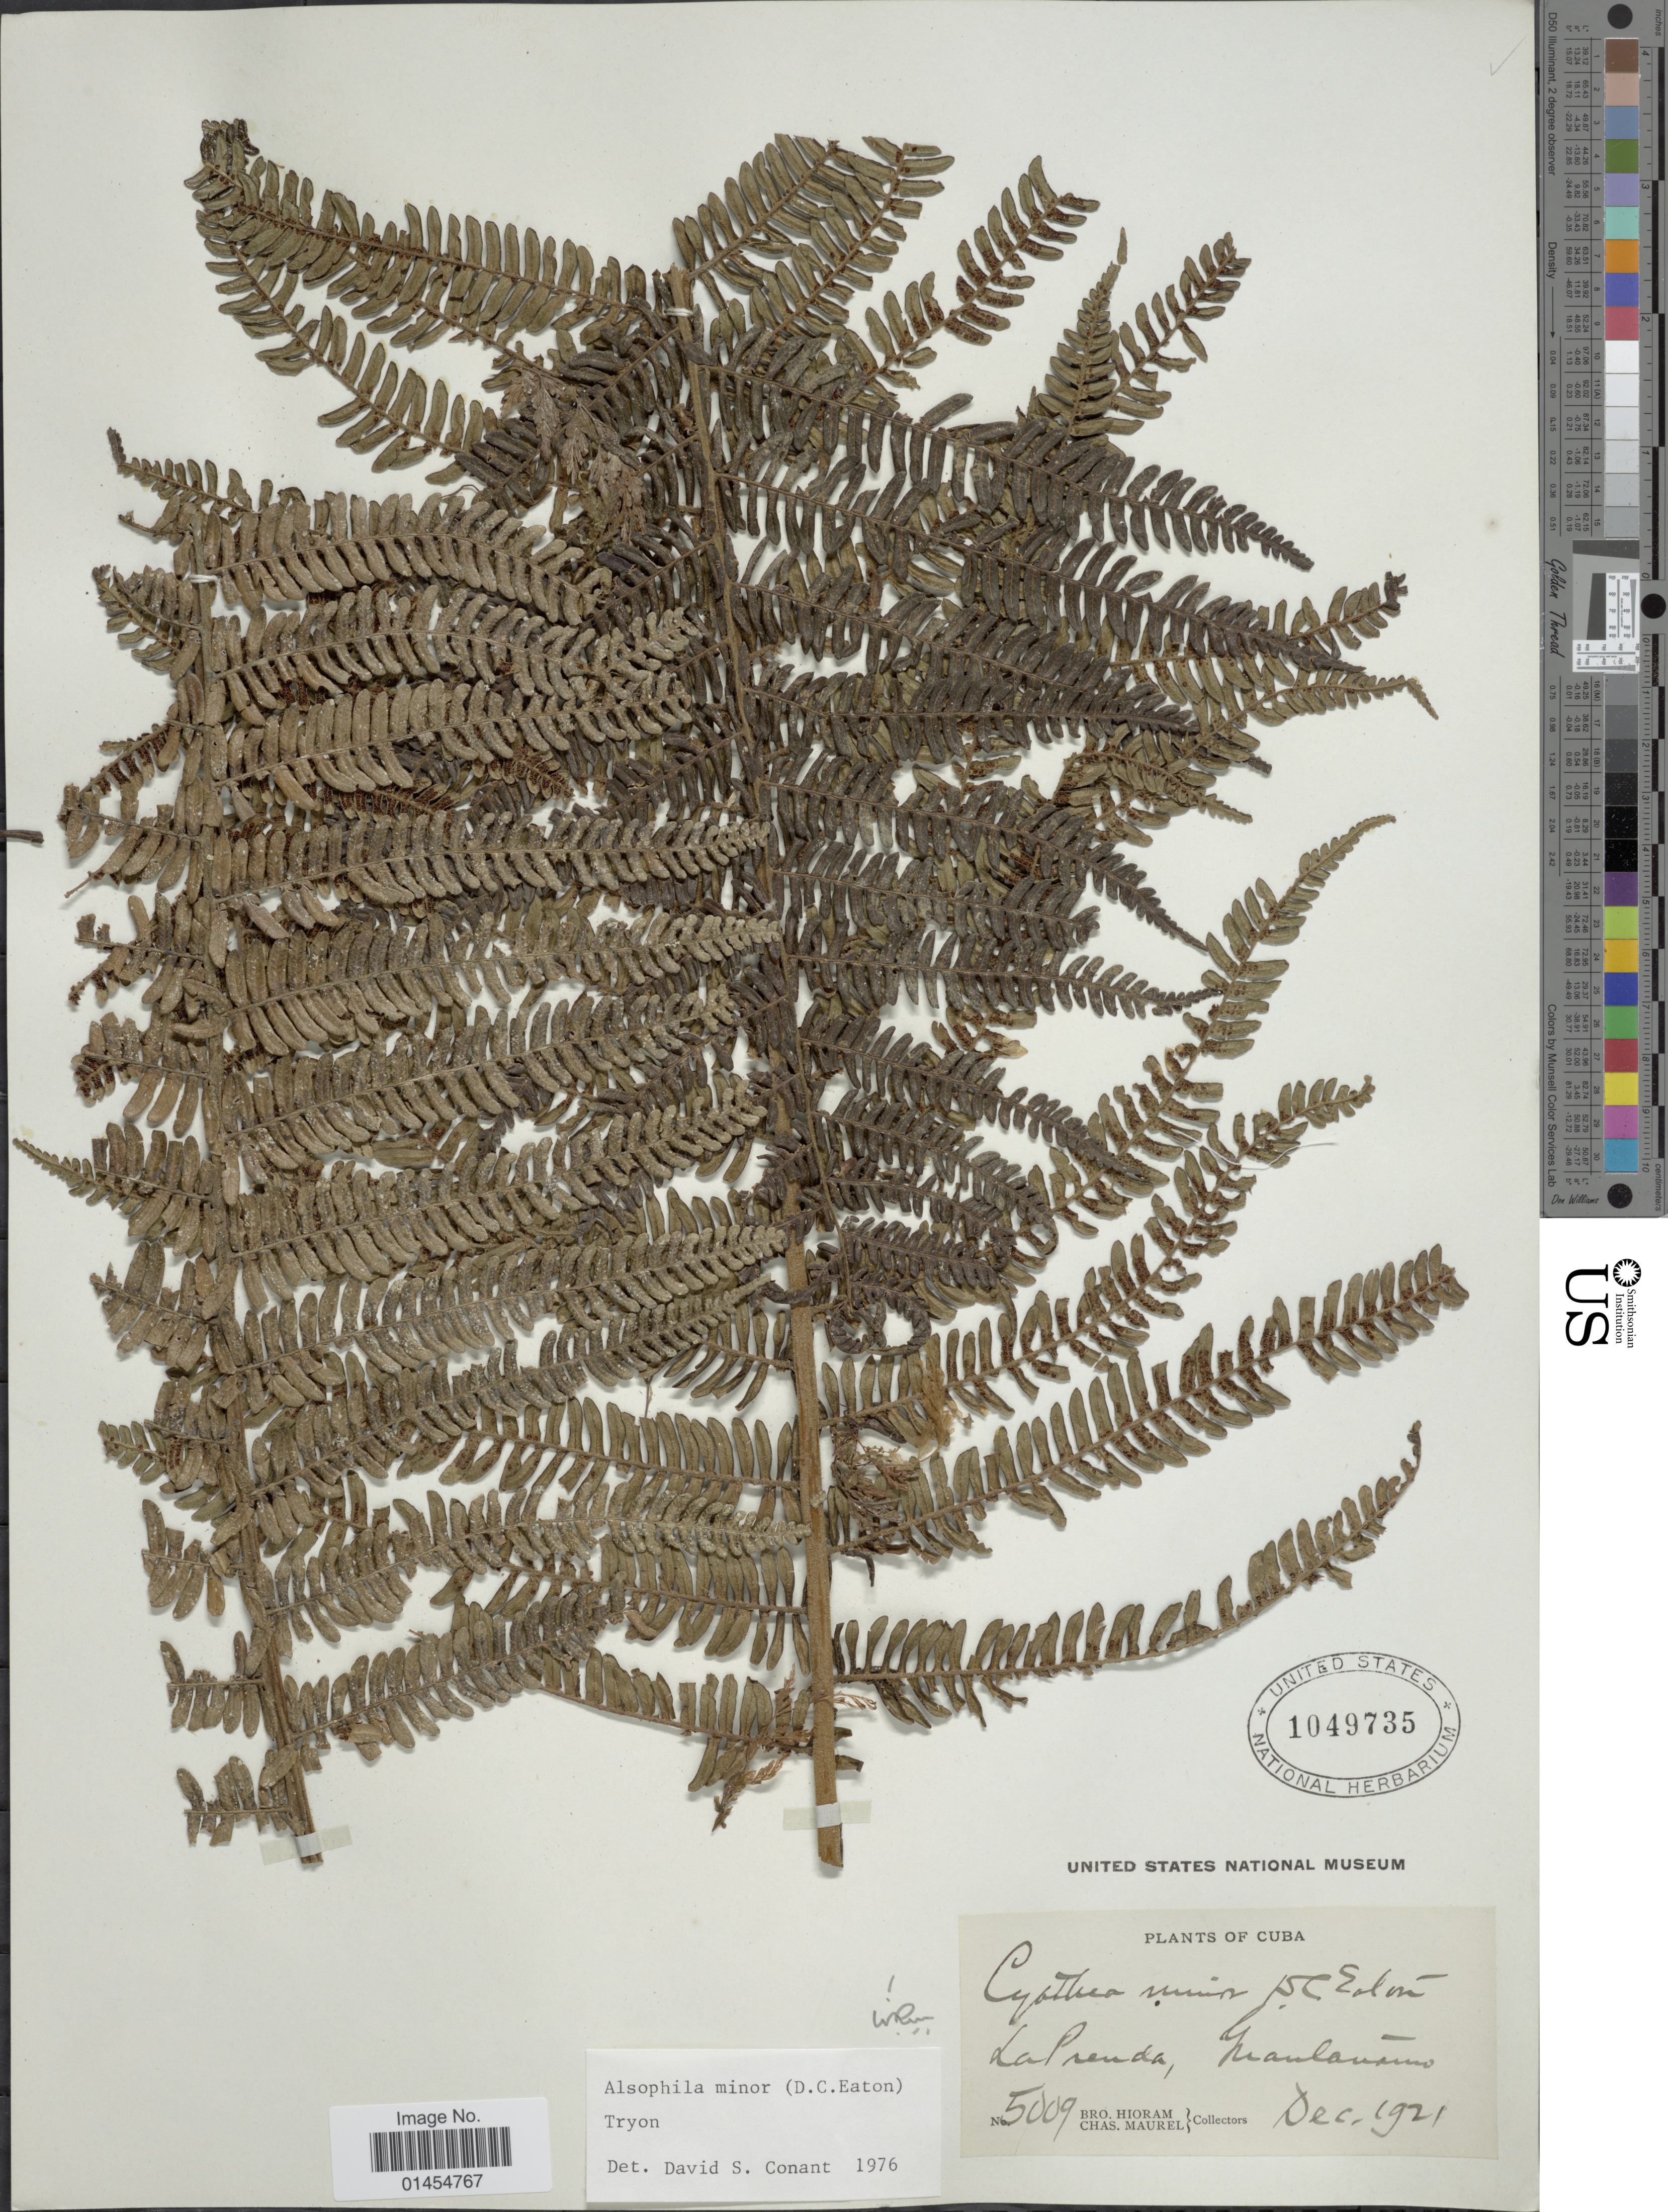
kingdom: Plantae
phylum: Tracheophyta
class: Polypodiopsida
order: Cyatheales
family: Cyatheaceae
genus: Alsophila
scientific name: Alsophila minor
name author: (D.C. Eaton) R.M. Tryon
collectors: Bro. Hioram & C. Maurel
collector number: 5009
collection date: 1921-12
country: Cuba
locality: La Prenda, Guantanamo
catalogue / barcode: US 1049735